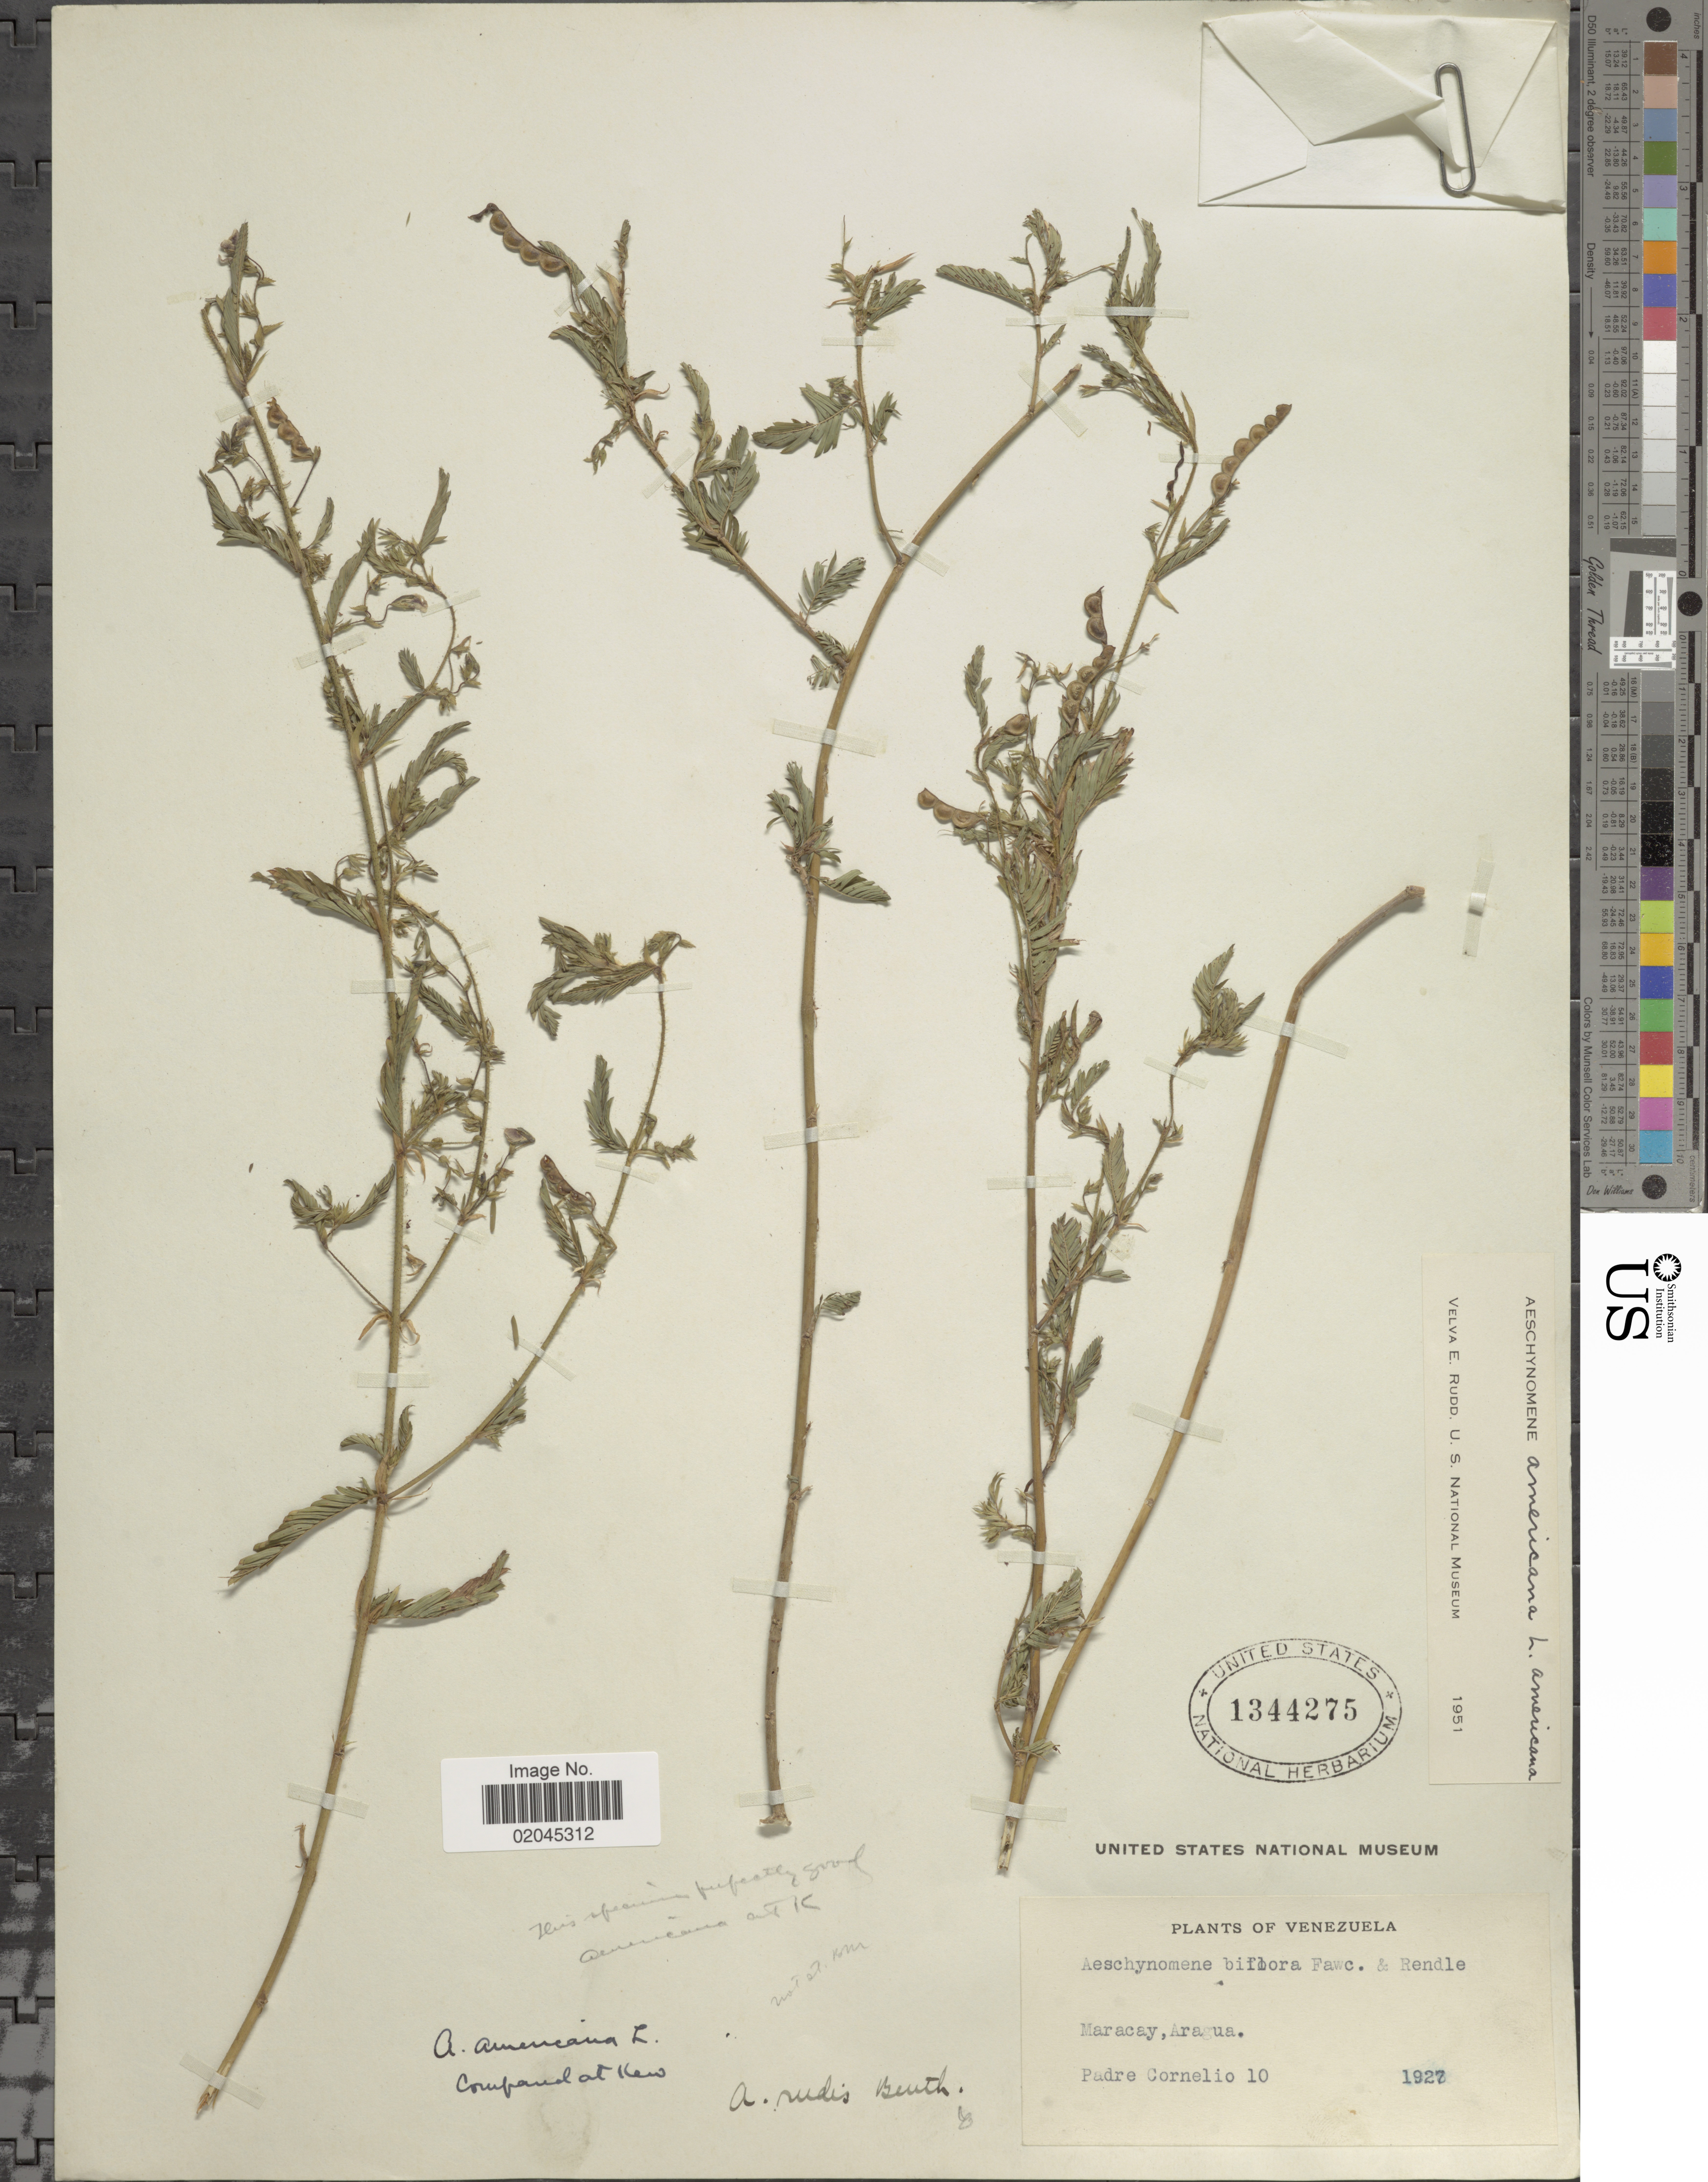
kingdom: Plantae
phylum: Tracheophyta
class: Magnoliopsida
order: Fabales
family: Fabaceae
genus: Aeschynomene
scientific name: Aeschynomene americana var. americana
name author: L.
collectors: P. Cornelio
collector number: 10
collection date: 1927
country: Venezuela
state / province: Aragua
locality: Maracay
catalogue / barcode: US 1344275